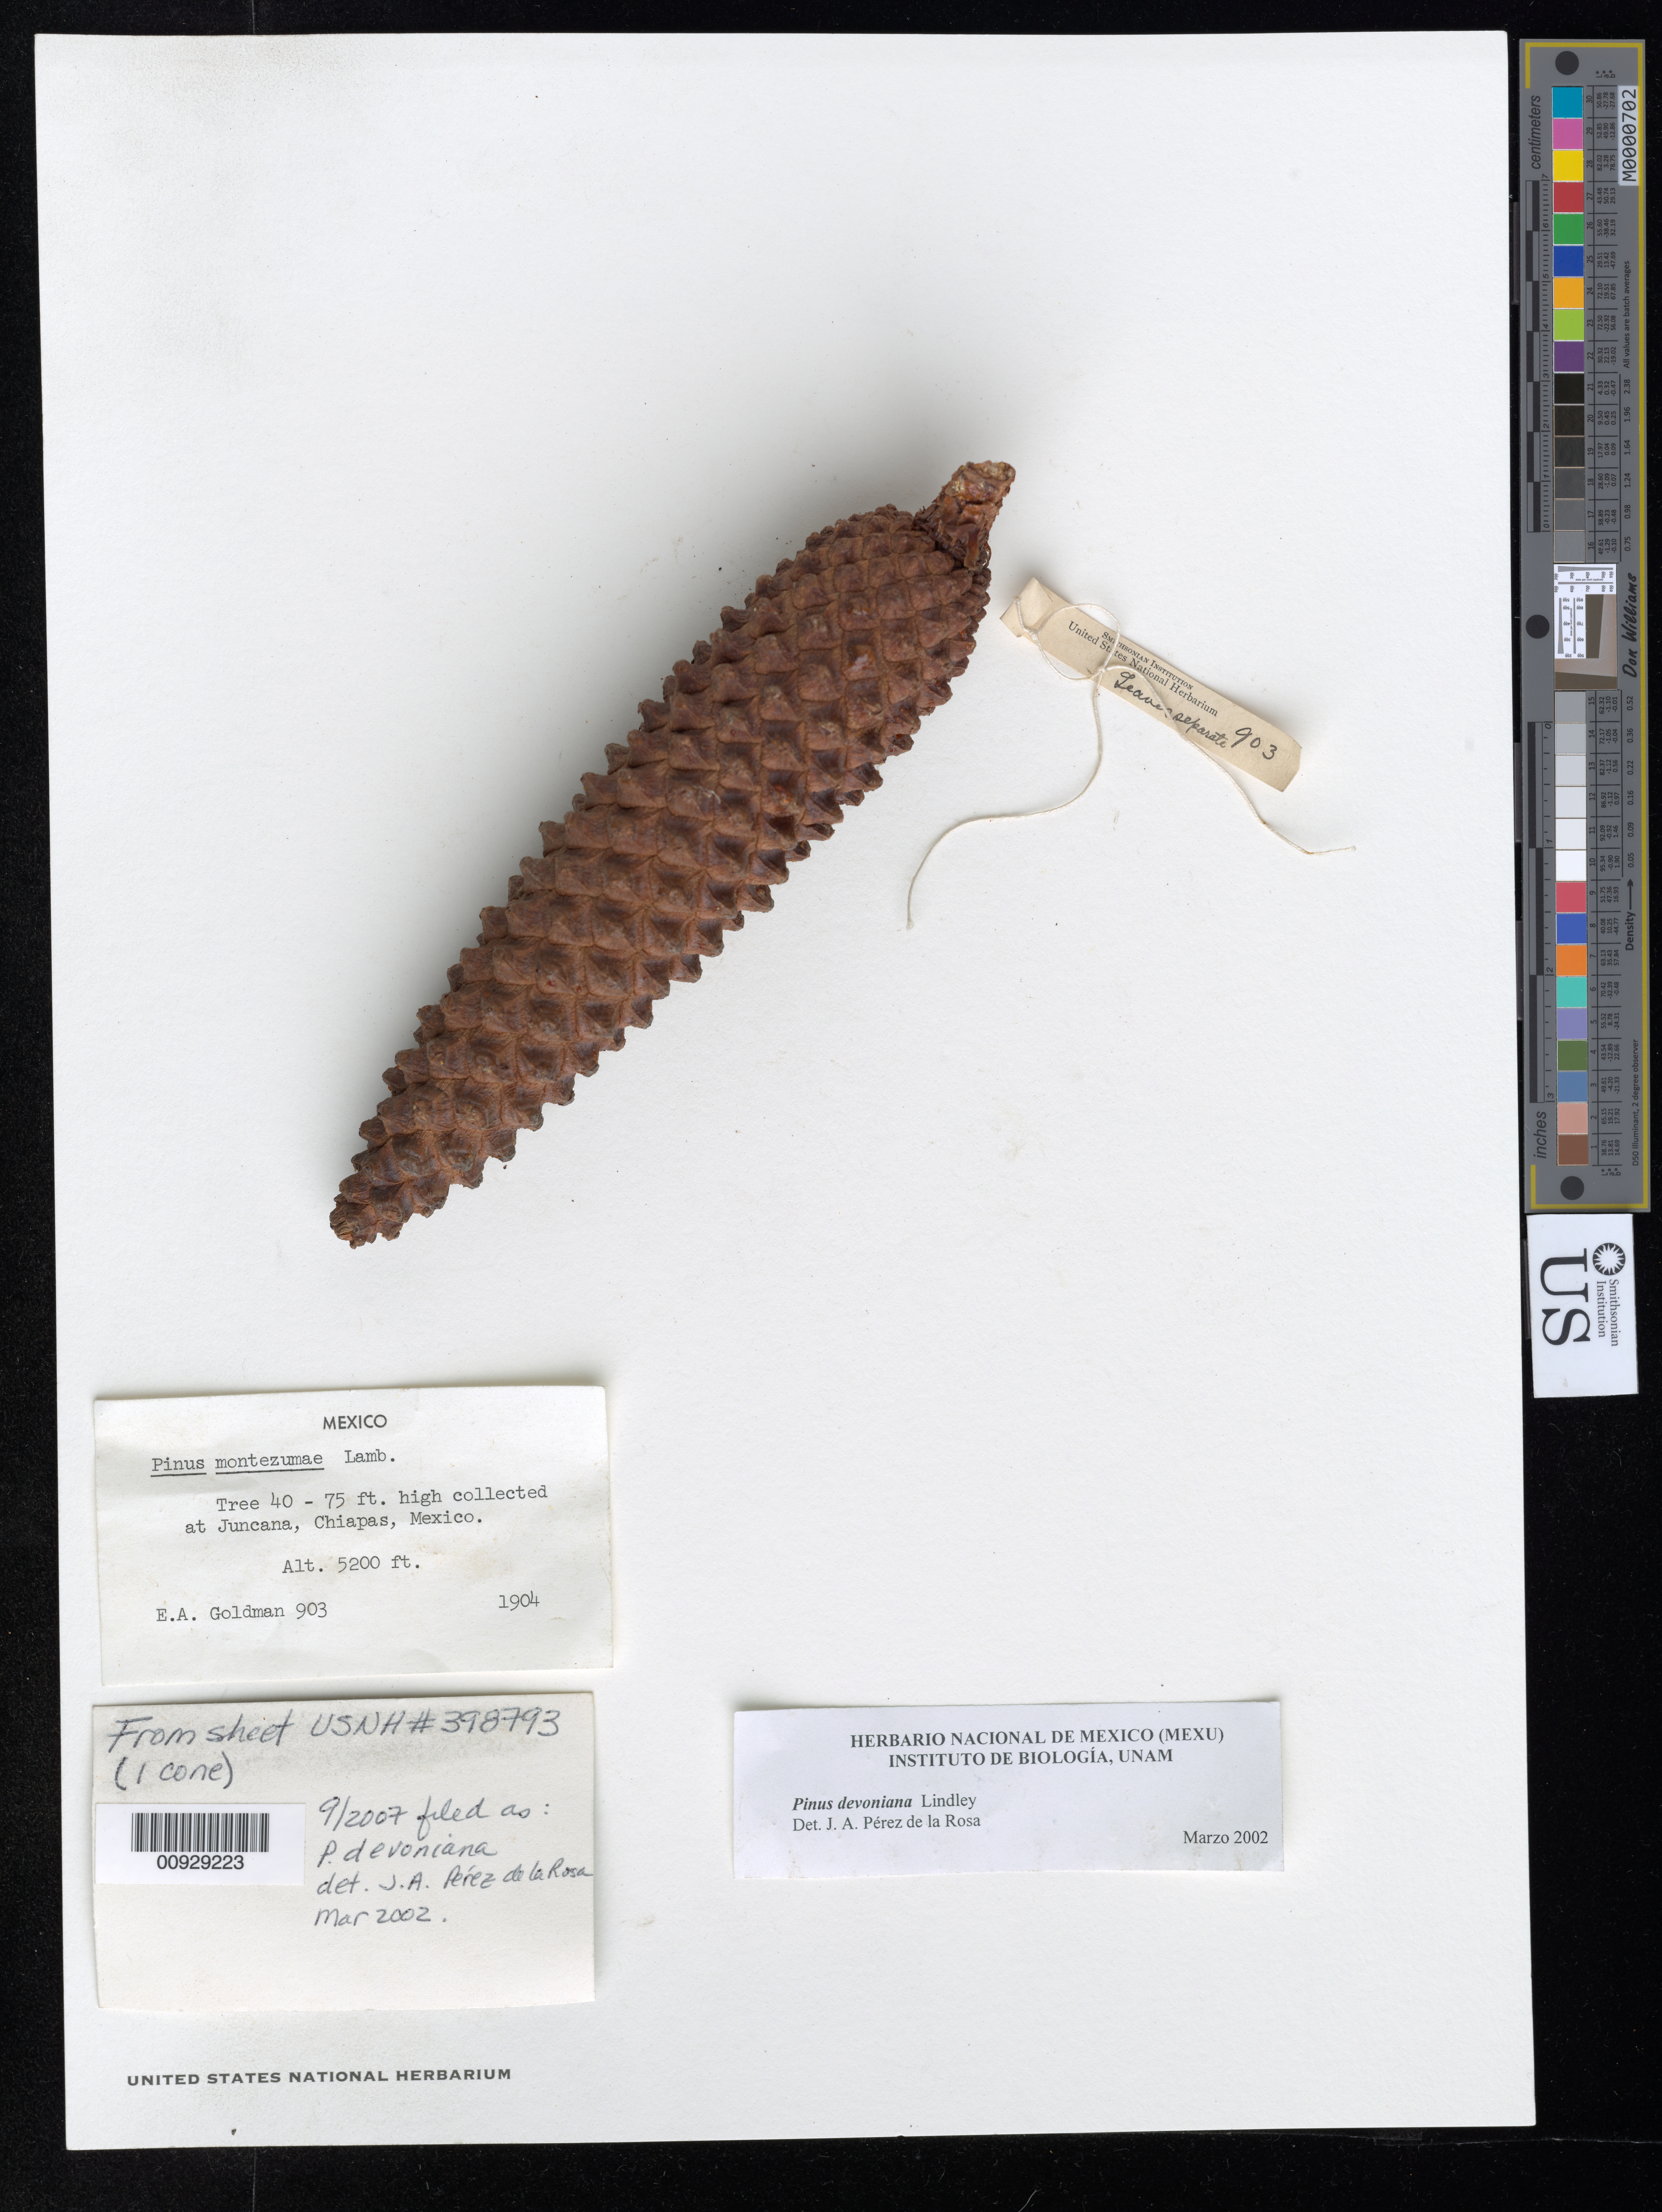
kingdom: Plantae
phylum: Tracheophyta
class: Pinopsida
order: Pinales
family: Pinaceae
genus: Pinus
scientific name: Pinus devoniana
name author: Lindl.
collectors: E. A. Goldman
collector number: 903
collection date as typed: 1904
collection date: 1904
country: Mexico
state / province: Chiapas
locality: Juncaná.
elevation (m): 1585